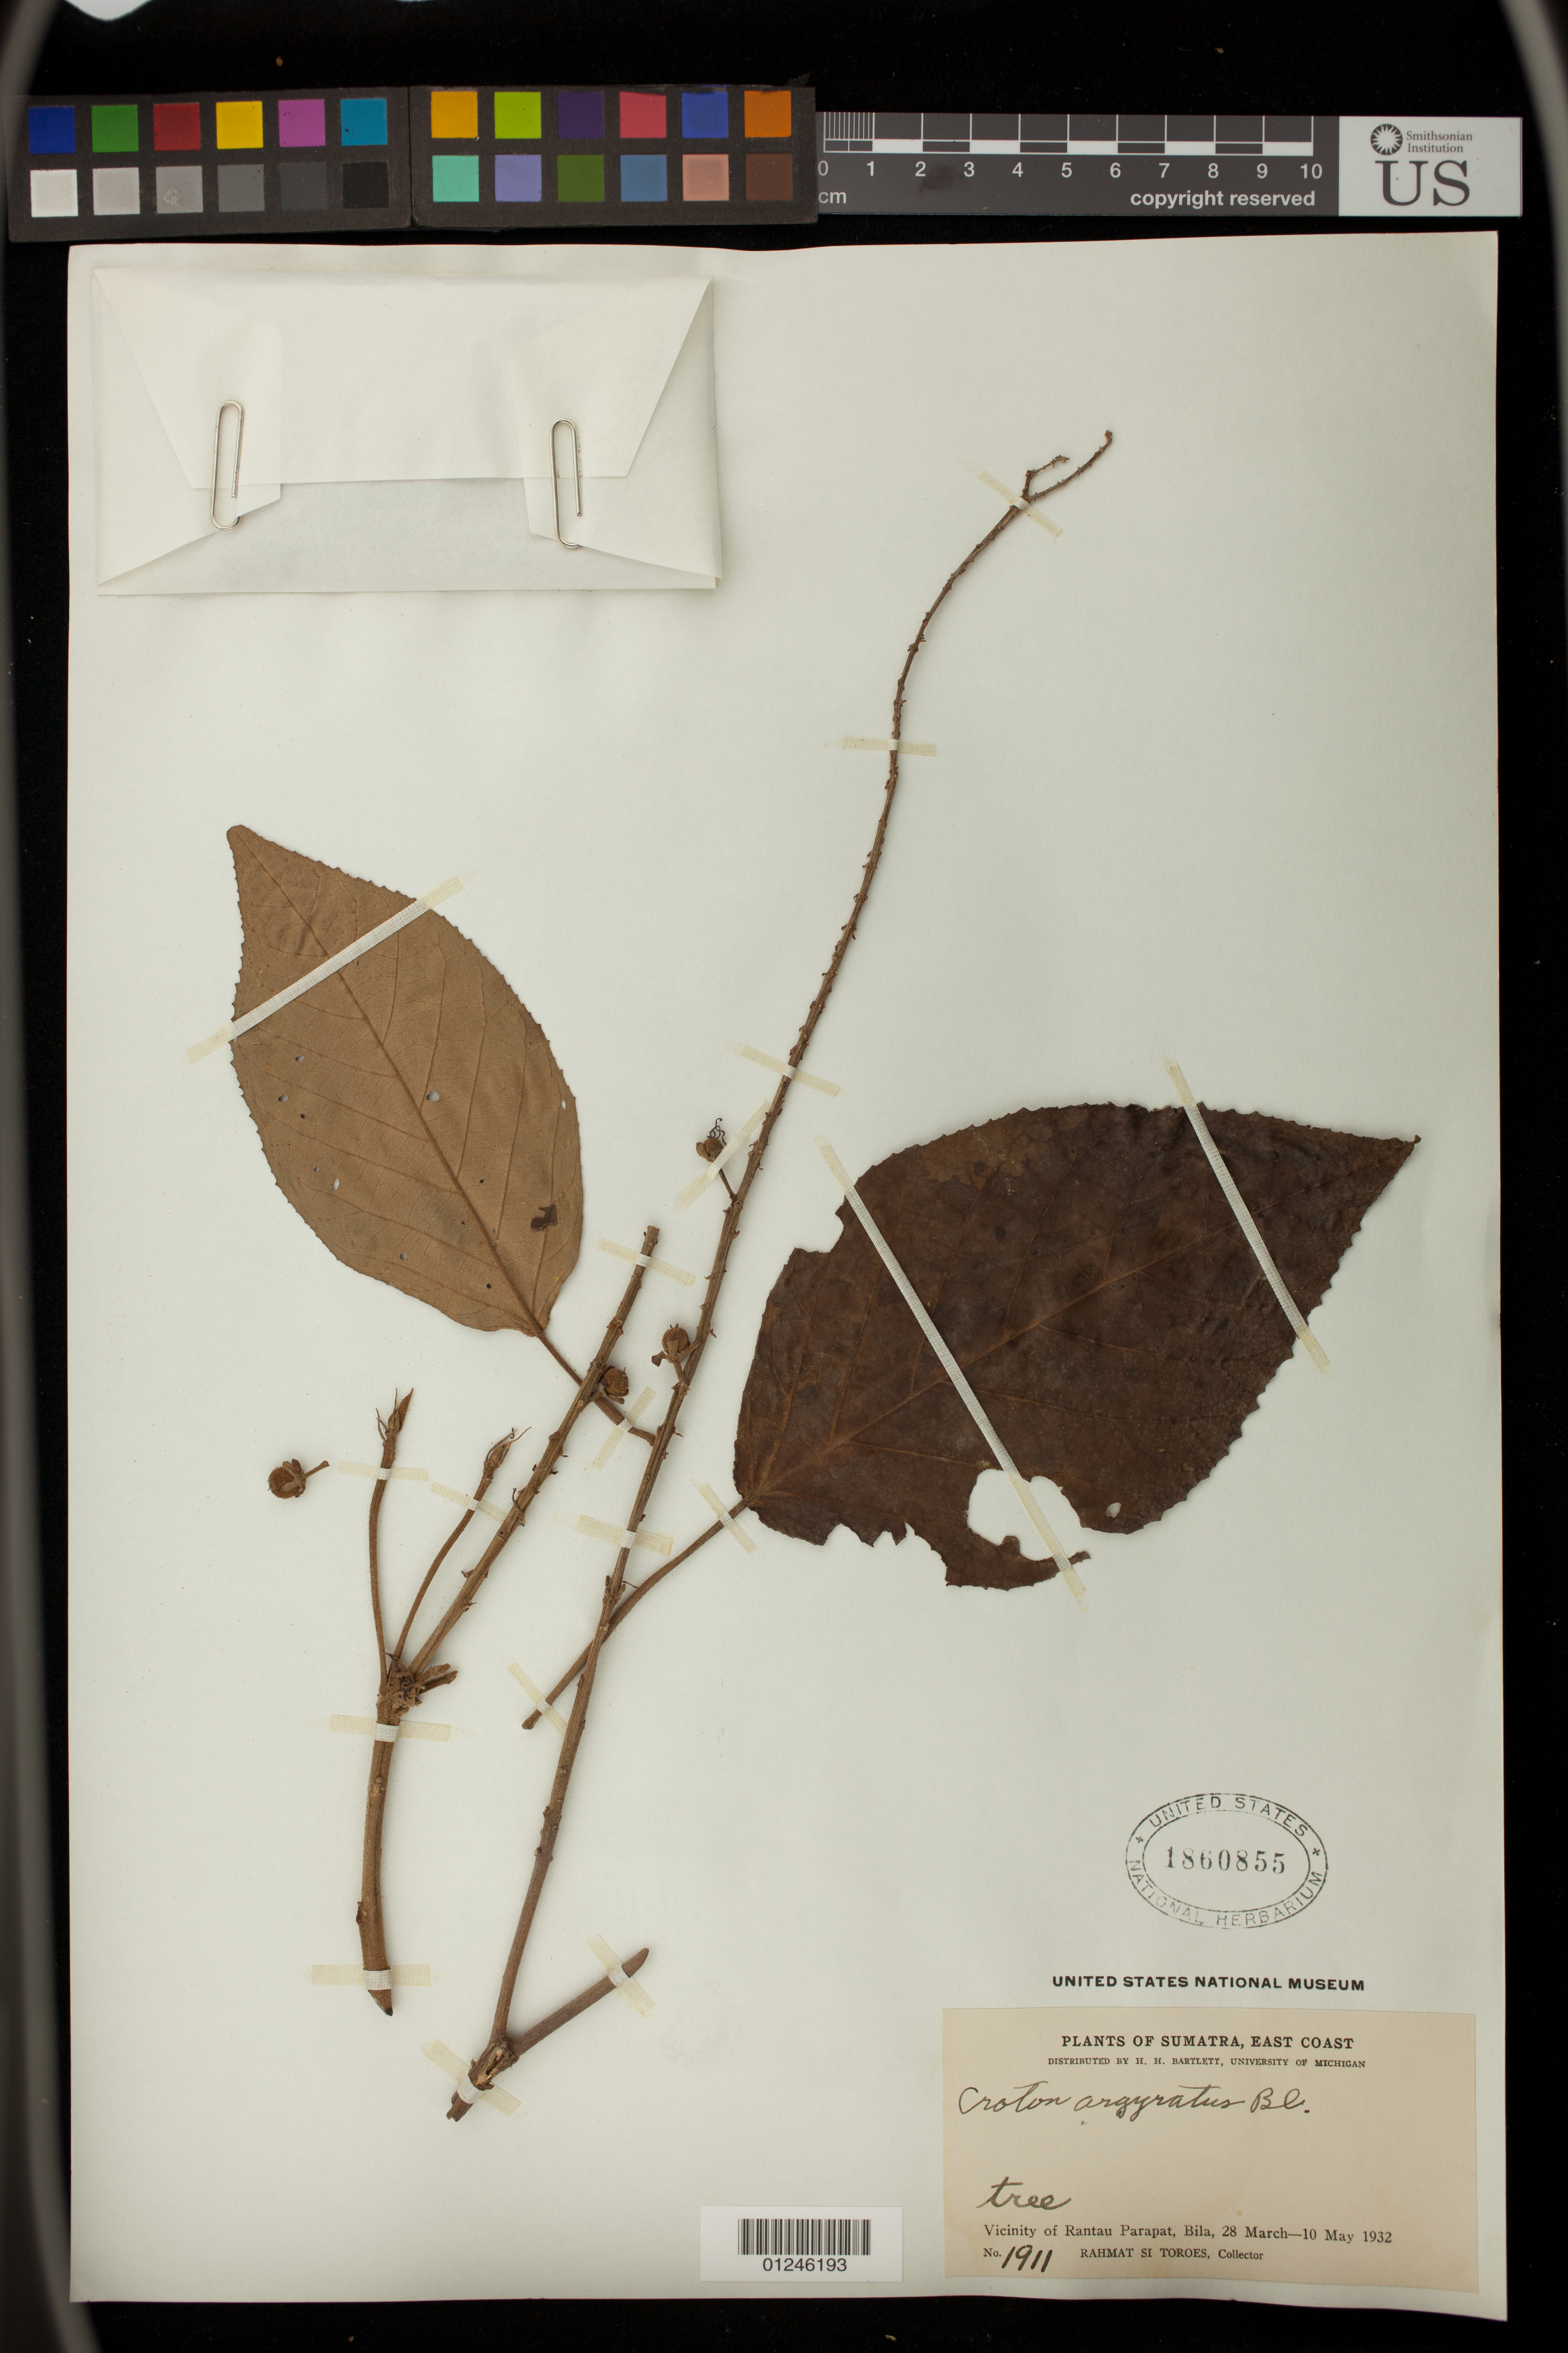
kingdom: Plantae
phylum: Tracheophyta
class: Magnoliopsida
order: Malpighiales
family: Euphorbiaceae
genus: Croton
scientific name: Croton argyratus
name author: Blume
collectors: Rahmat Si Boeea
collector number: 1911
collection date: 1932-03-28/1932-05-10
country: Indonesia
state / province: Sumatra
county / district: Sumatera Utara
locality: Vicinity of Rantau Parapat, Bila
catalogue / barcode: US 1860855